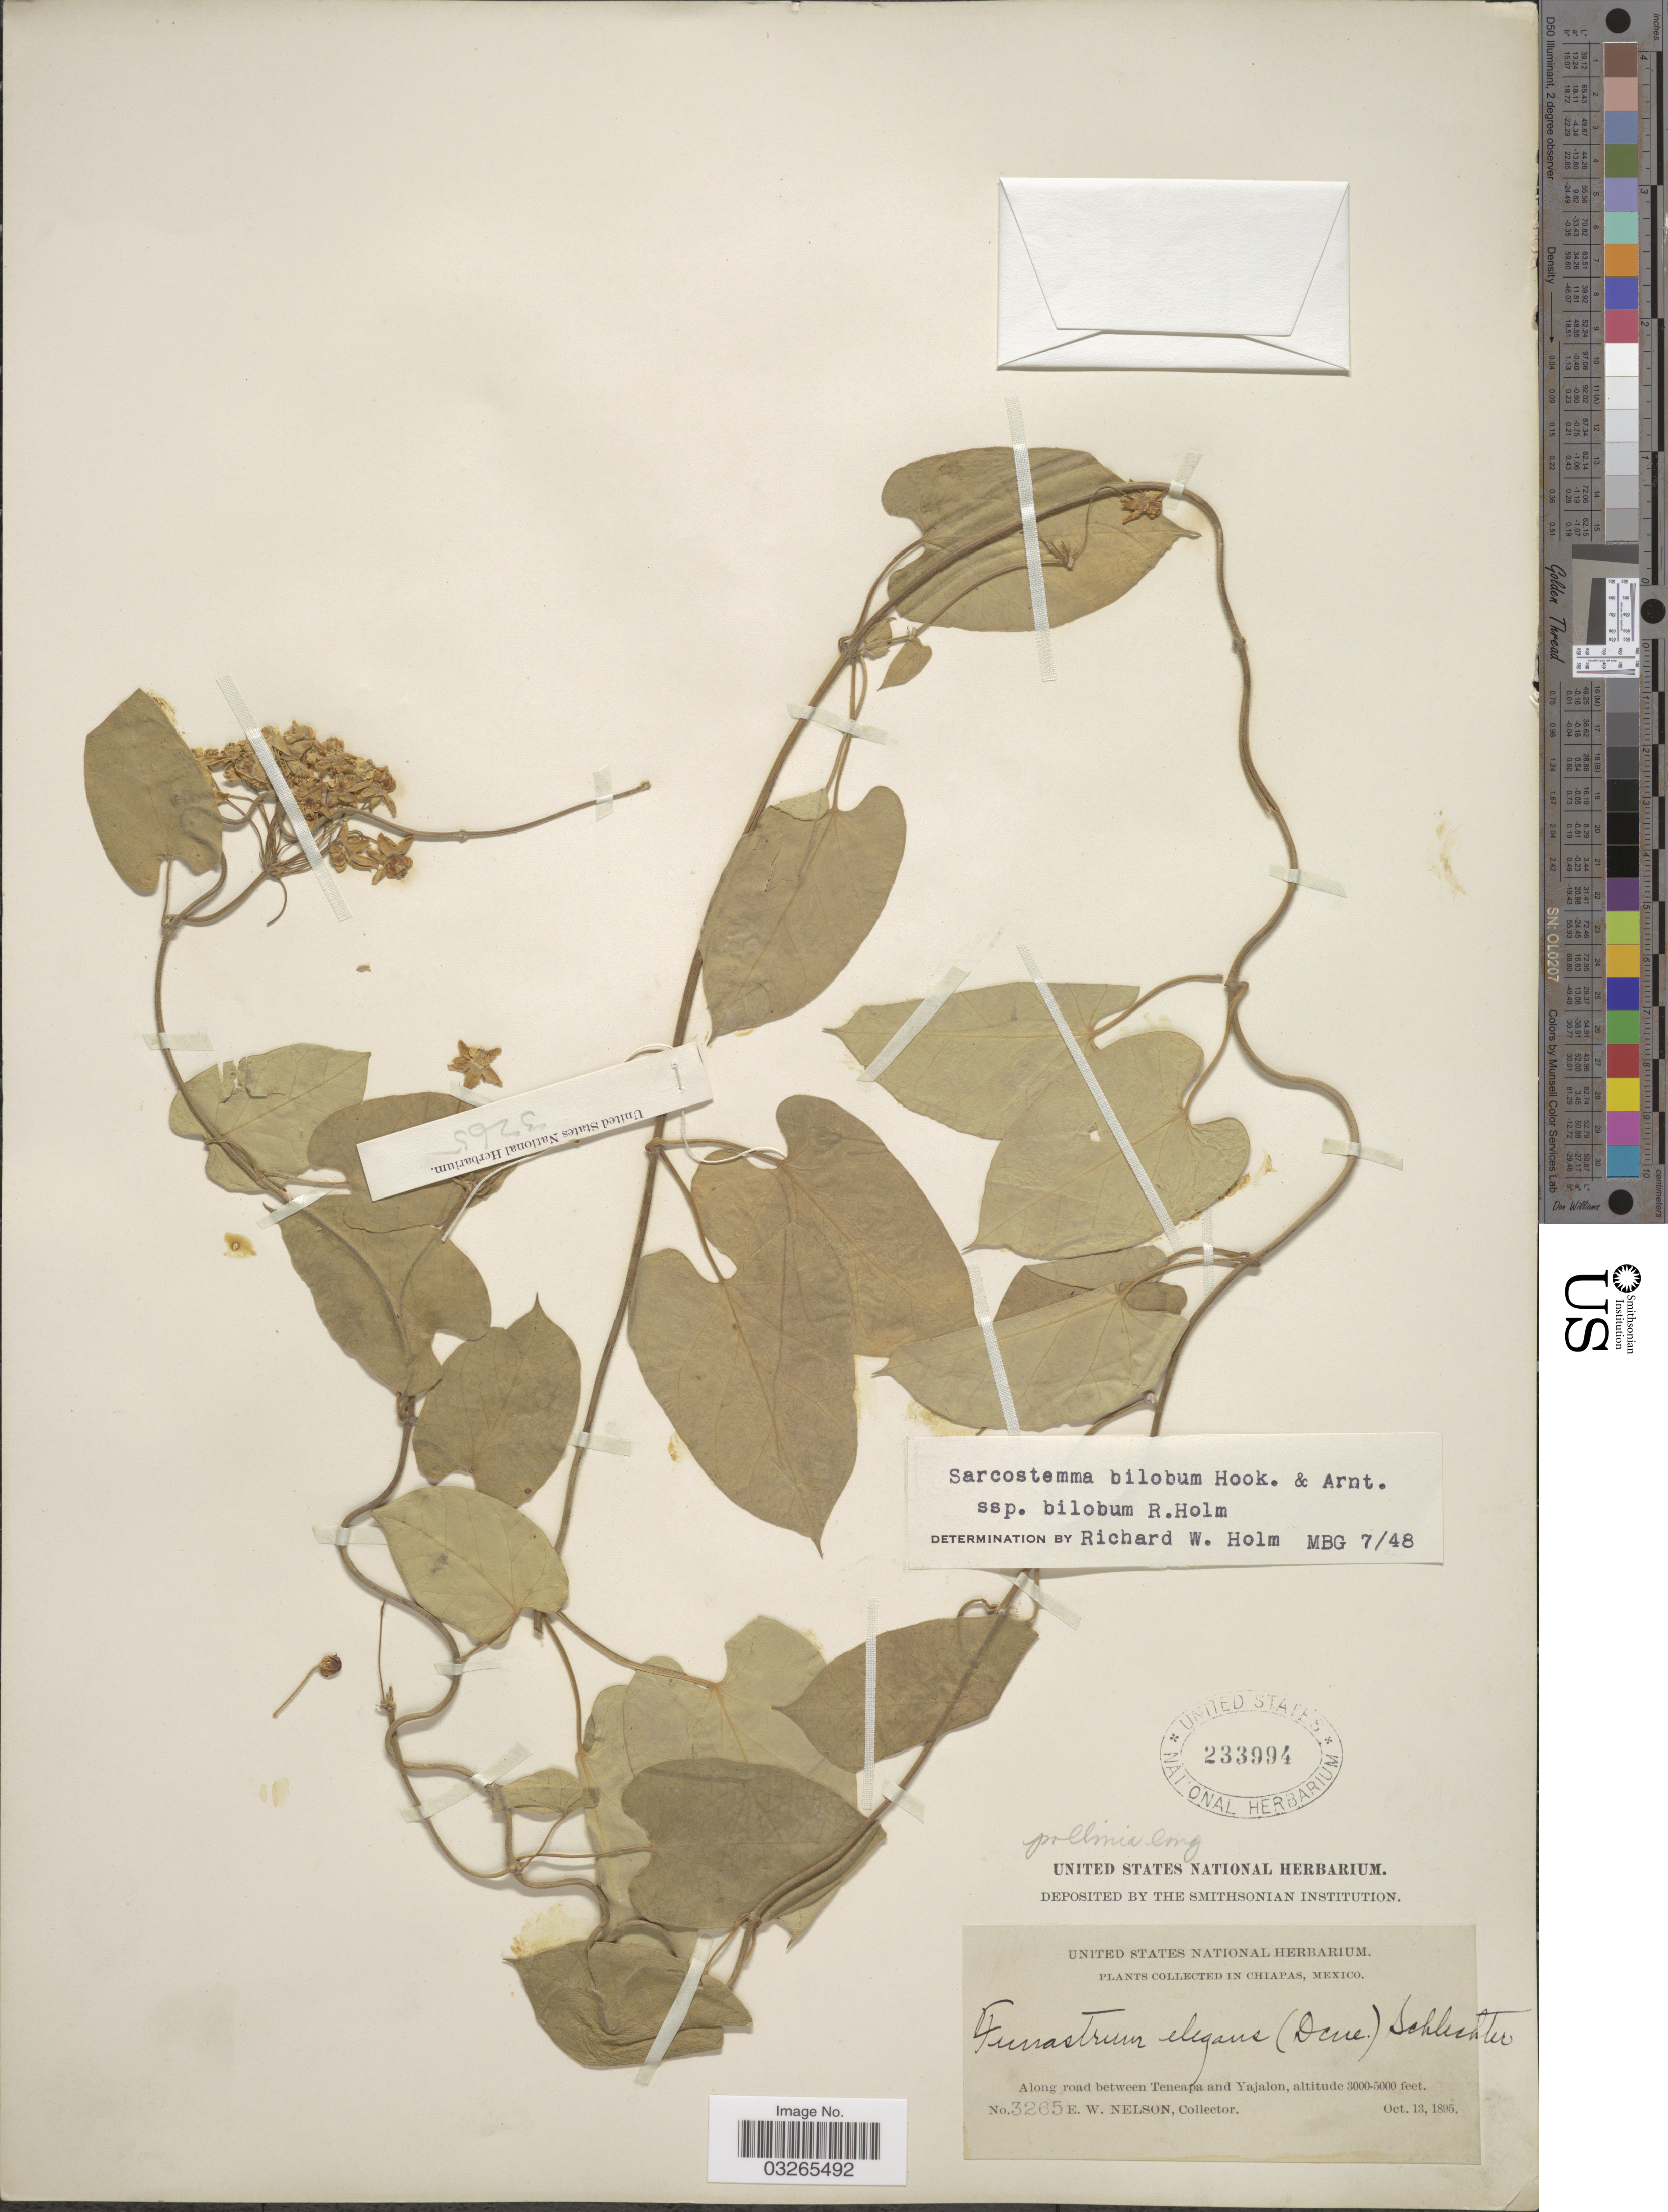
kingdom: Plantae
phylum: Tracheophyta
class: Magnoliopsida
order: Gentianales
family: Apocynaceae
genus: Sarcostemma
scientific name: Sarcostemma bilobum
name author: Hook. & Arn.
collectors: E. W. Nelson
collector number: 3265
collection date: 1895-10-13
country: Mexico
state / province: Chiapas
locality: Along road between Teneapa and Yajalon.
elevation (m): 914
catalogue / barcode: US 233994